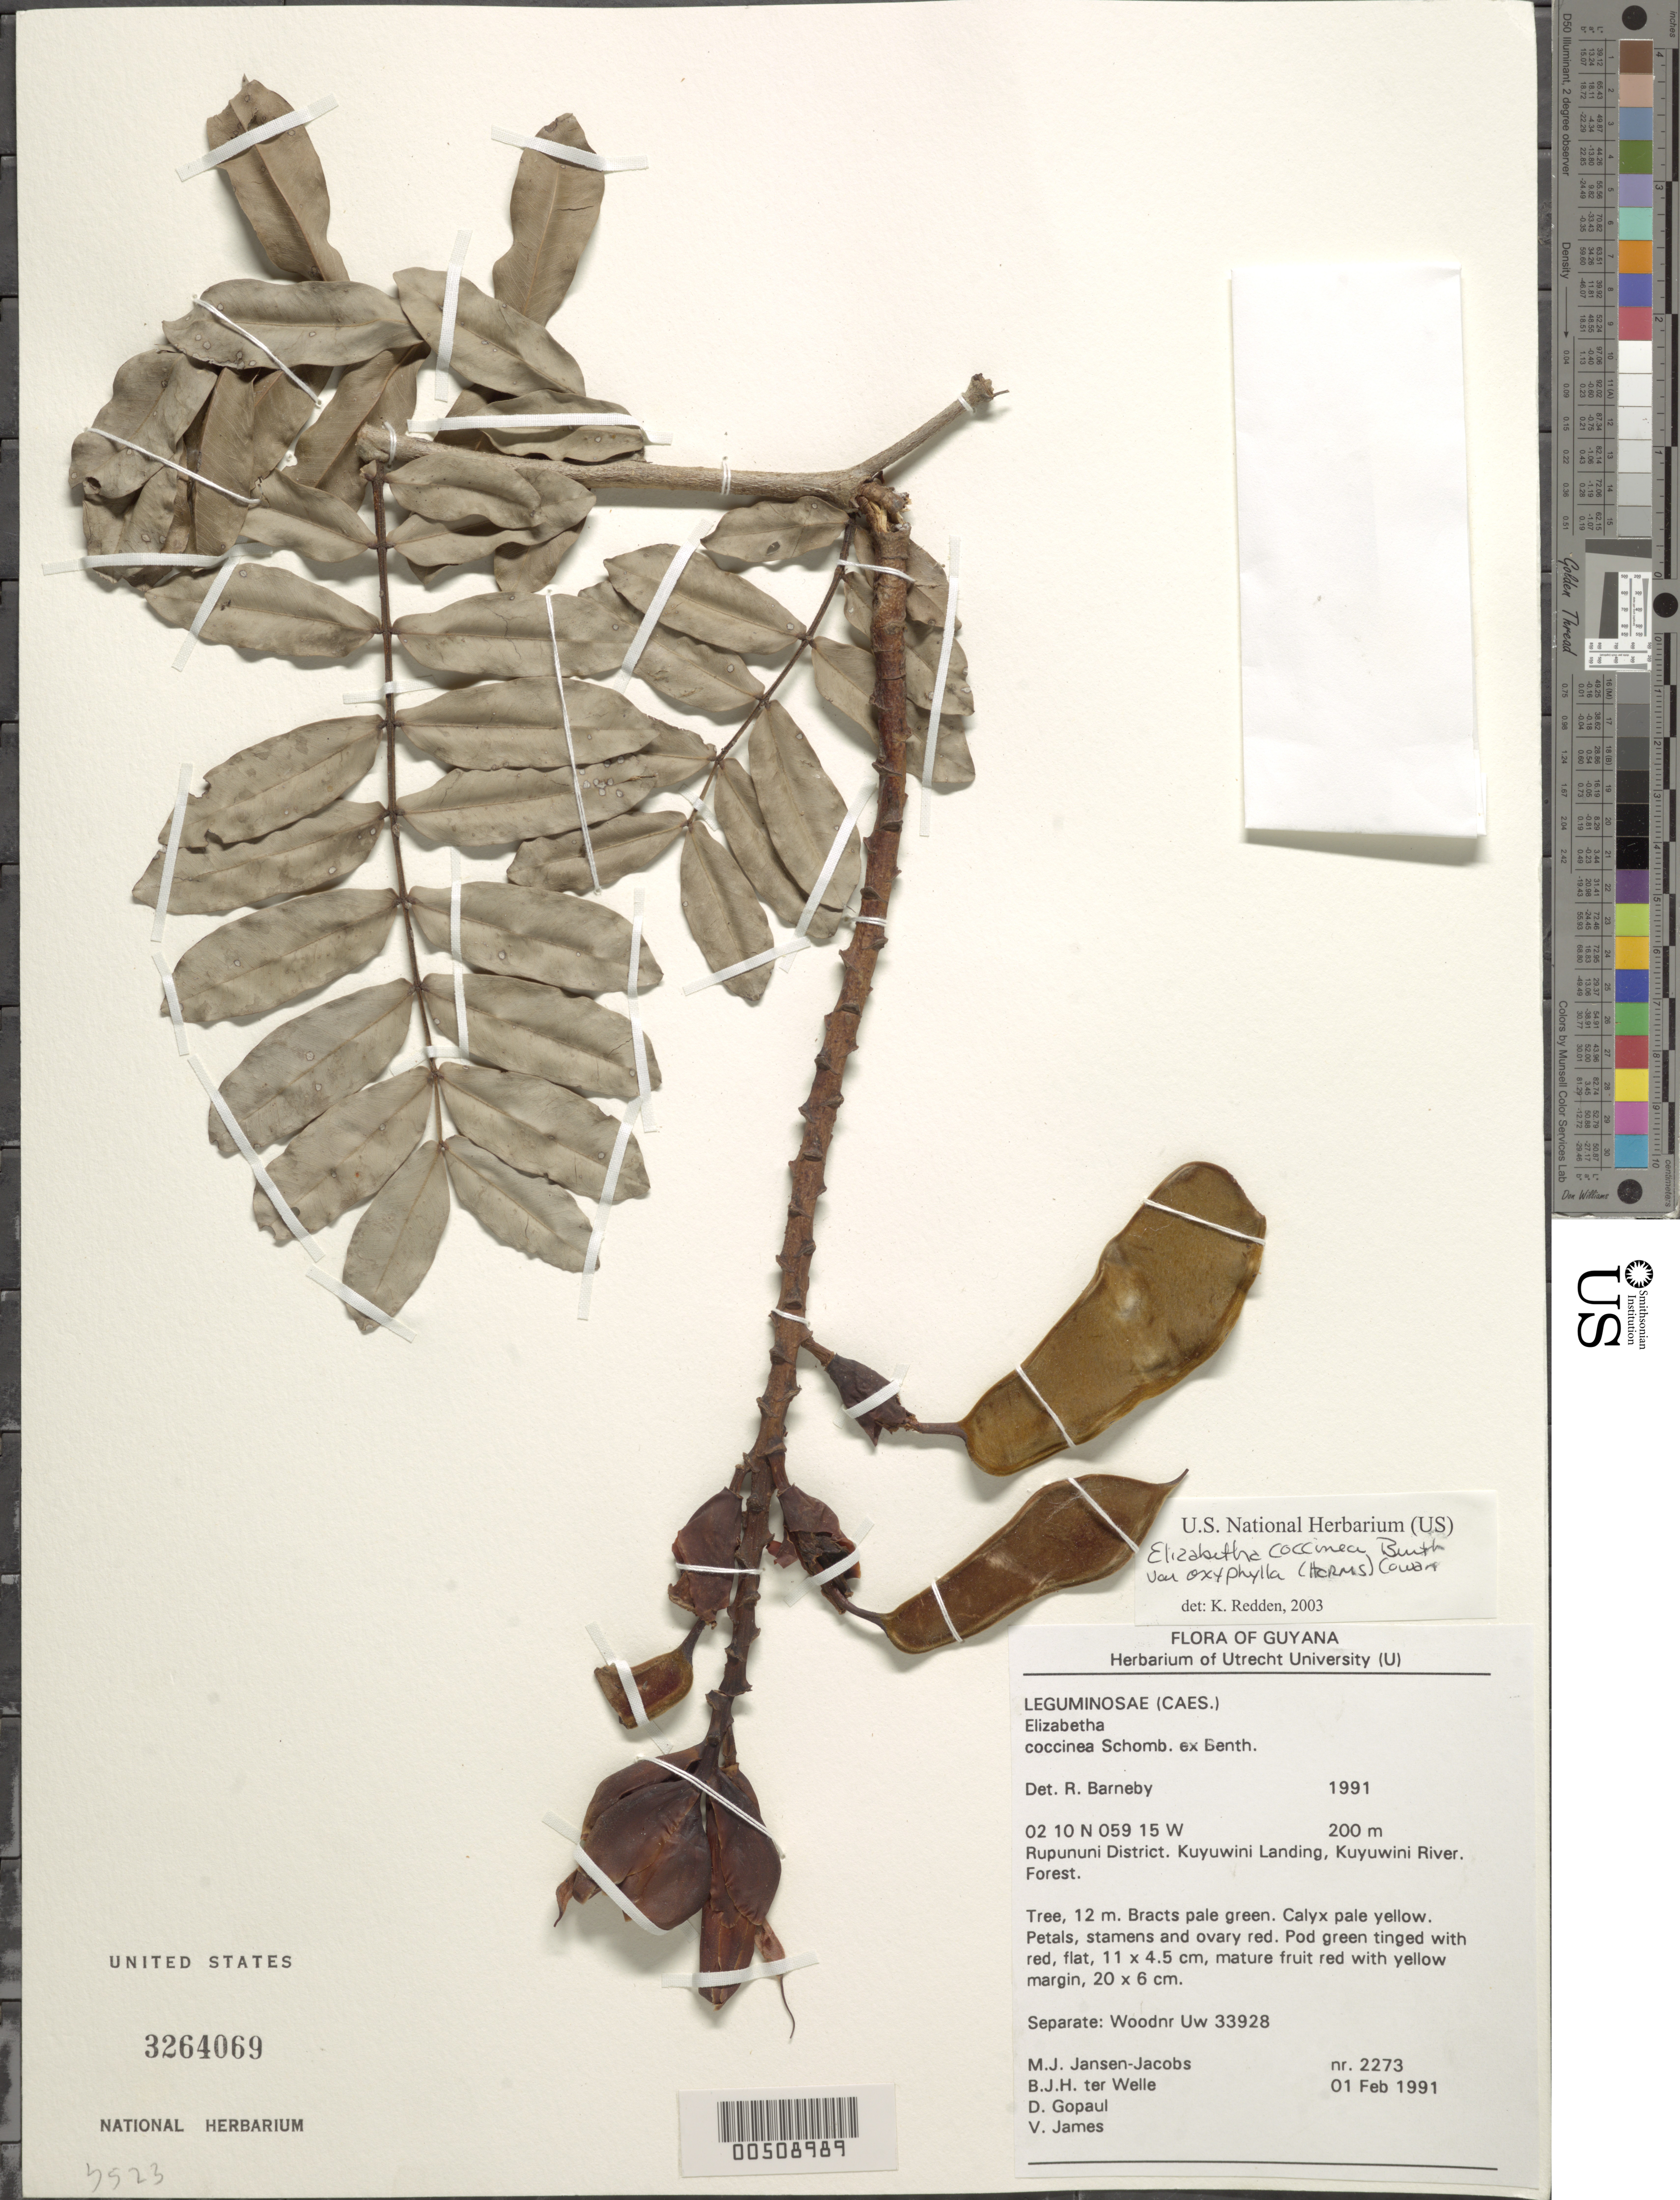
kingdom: Plantae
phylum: Tracheophyta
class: Magnoliopsida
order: Fabales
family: Fabaceae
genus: Elizabetha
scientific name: Elizabetha coccinea var. oxyphylla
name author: (Harms) R.S. Cowan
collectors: M. J. Jansen-Jacobs, B. Welle, D. Gopaul & V. James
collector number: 2273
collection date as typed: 01 Feb 1991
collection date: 1991-02-01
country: Guyana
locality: Rupununi dist., kuyuwini landing, kuyuwini river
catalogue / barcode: US 3264069